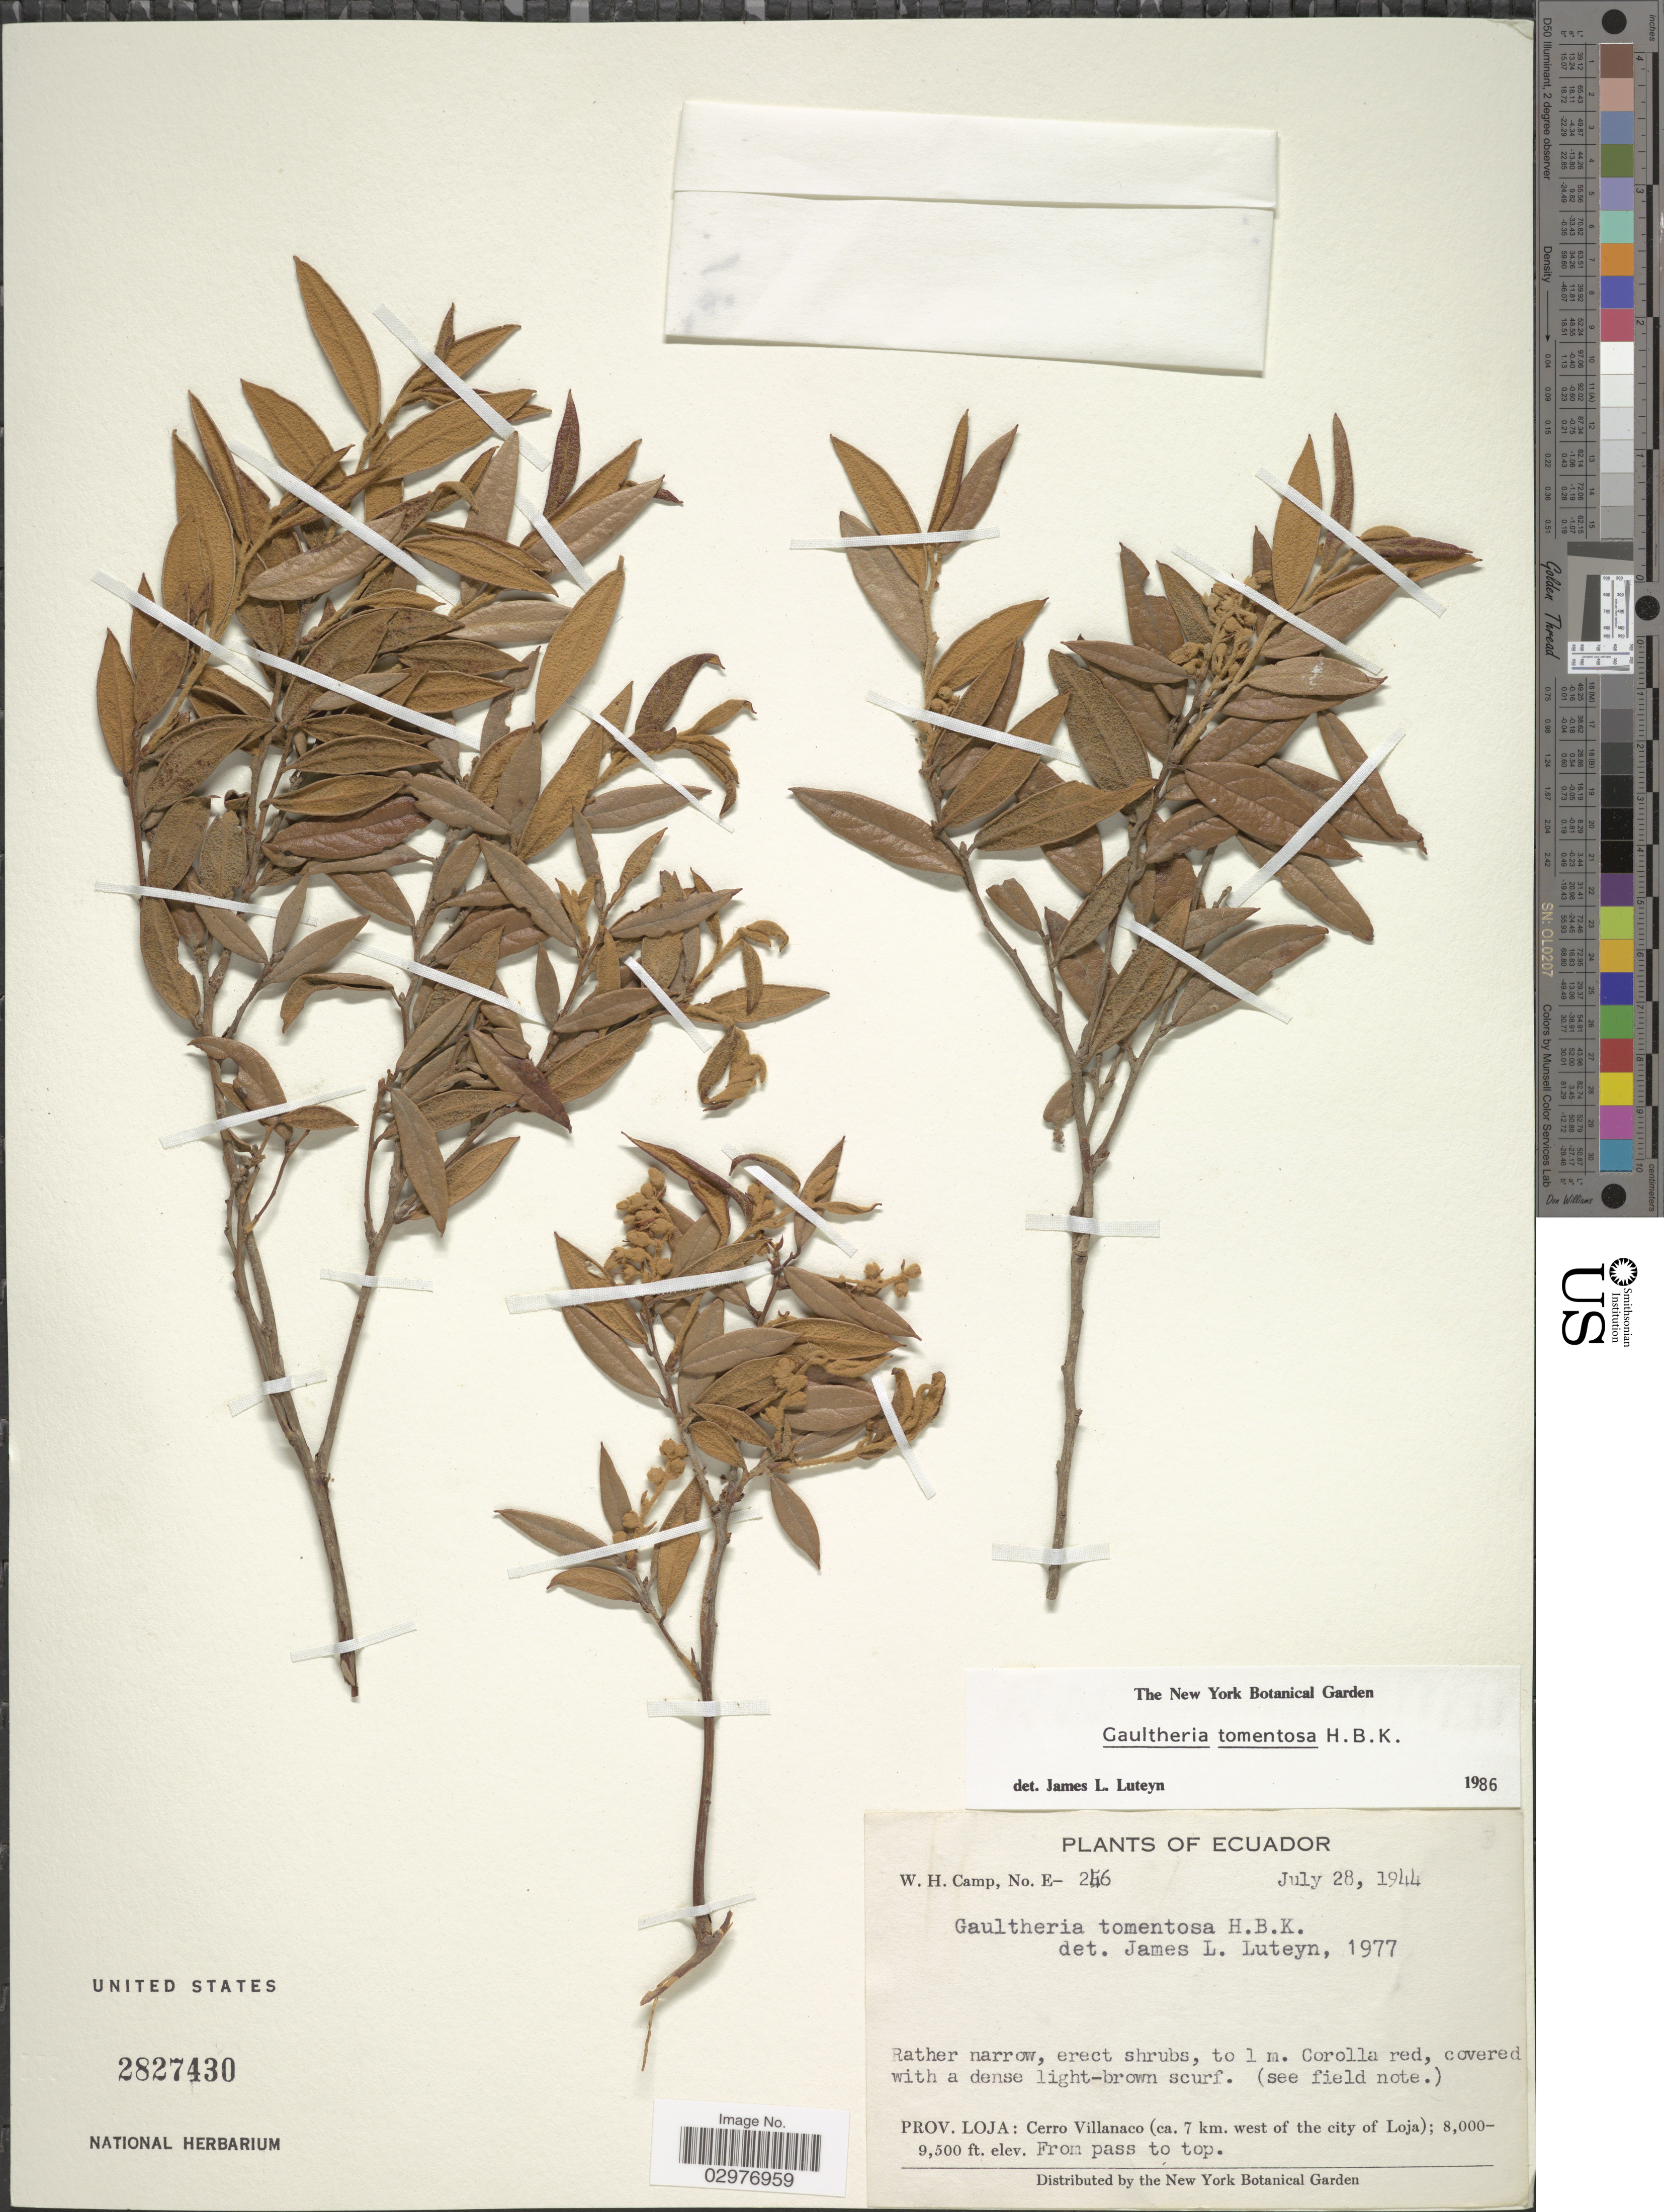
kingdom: Plantae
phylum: Tracheophyta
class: Magnoliopsida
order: Ericales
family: Ericaceae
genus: Gaultheria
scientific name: Gaultheria tomentosa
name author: Kunth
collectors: W. H. Camp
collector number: E-246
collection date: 1944-07-28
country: Ecuador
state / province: Loja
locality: Prov. Loja: Cerro Villanaco (ca. 7 km. west of the city of Loja). From pass to top.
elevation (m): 2438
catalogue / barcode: US 2827430